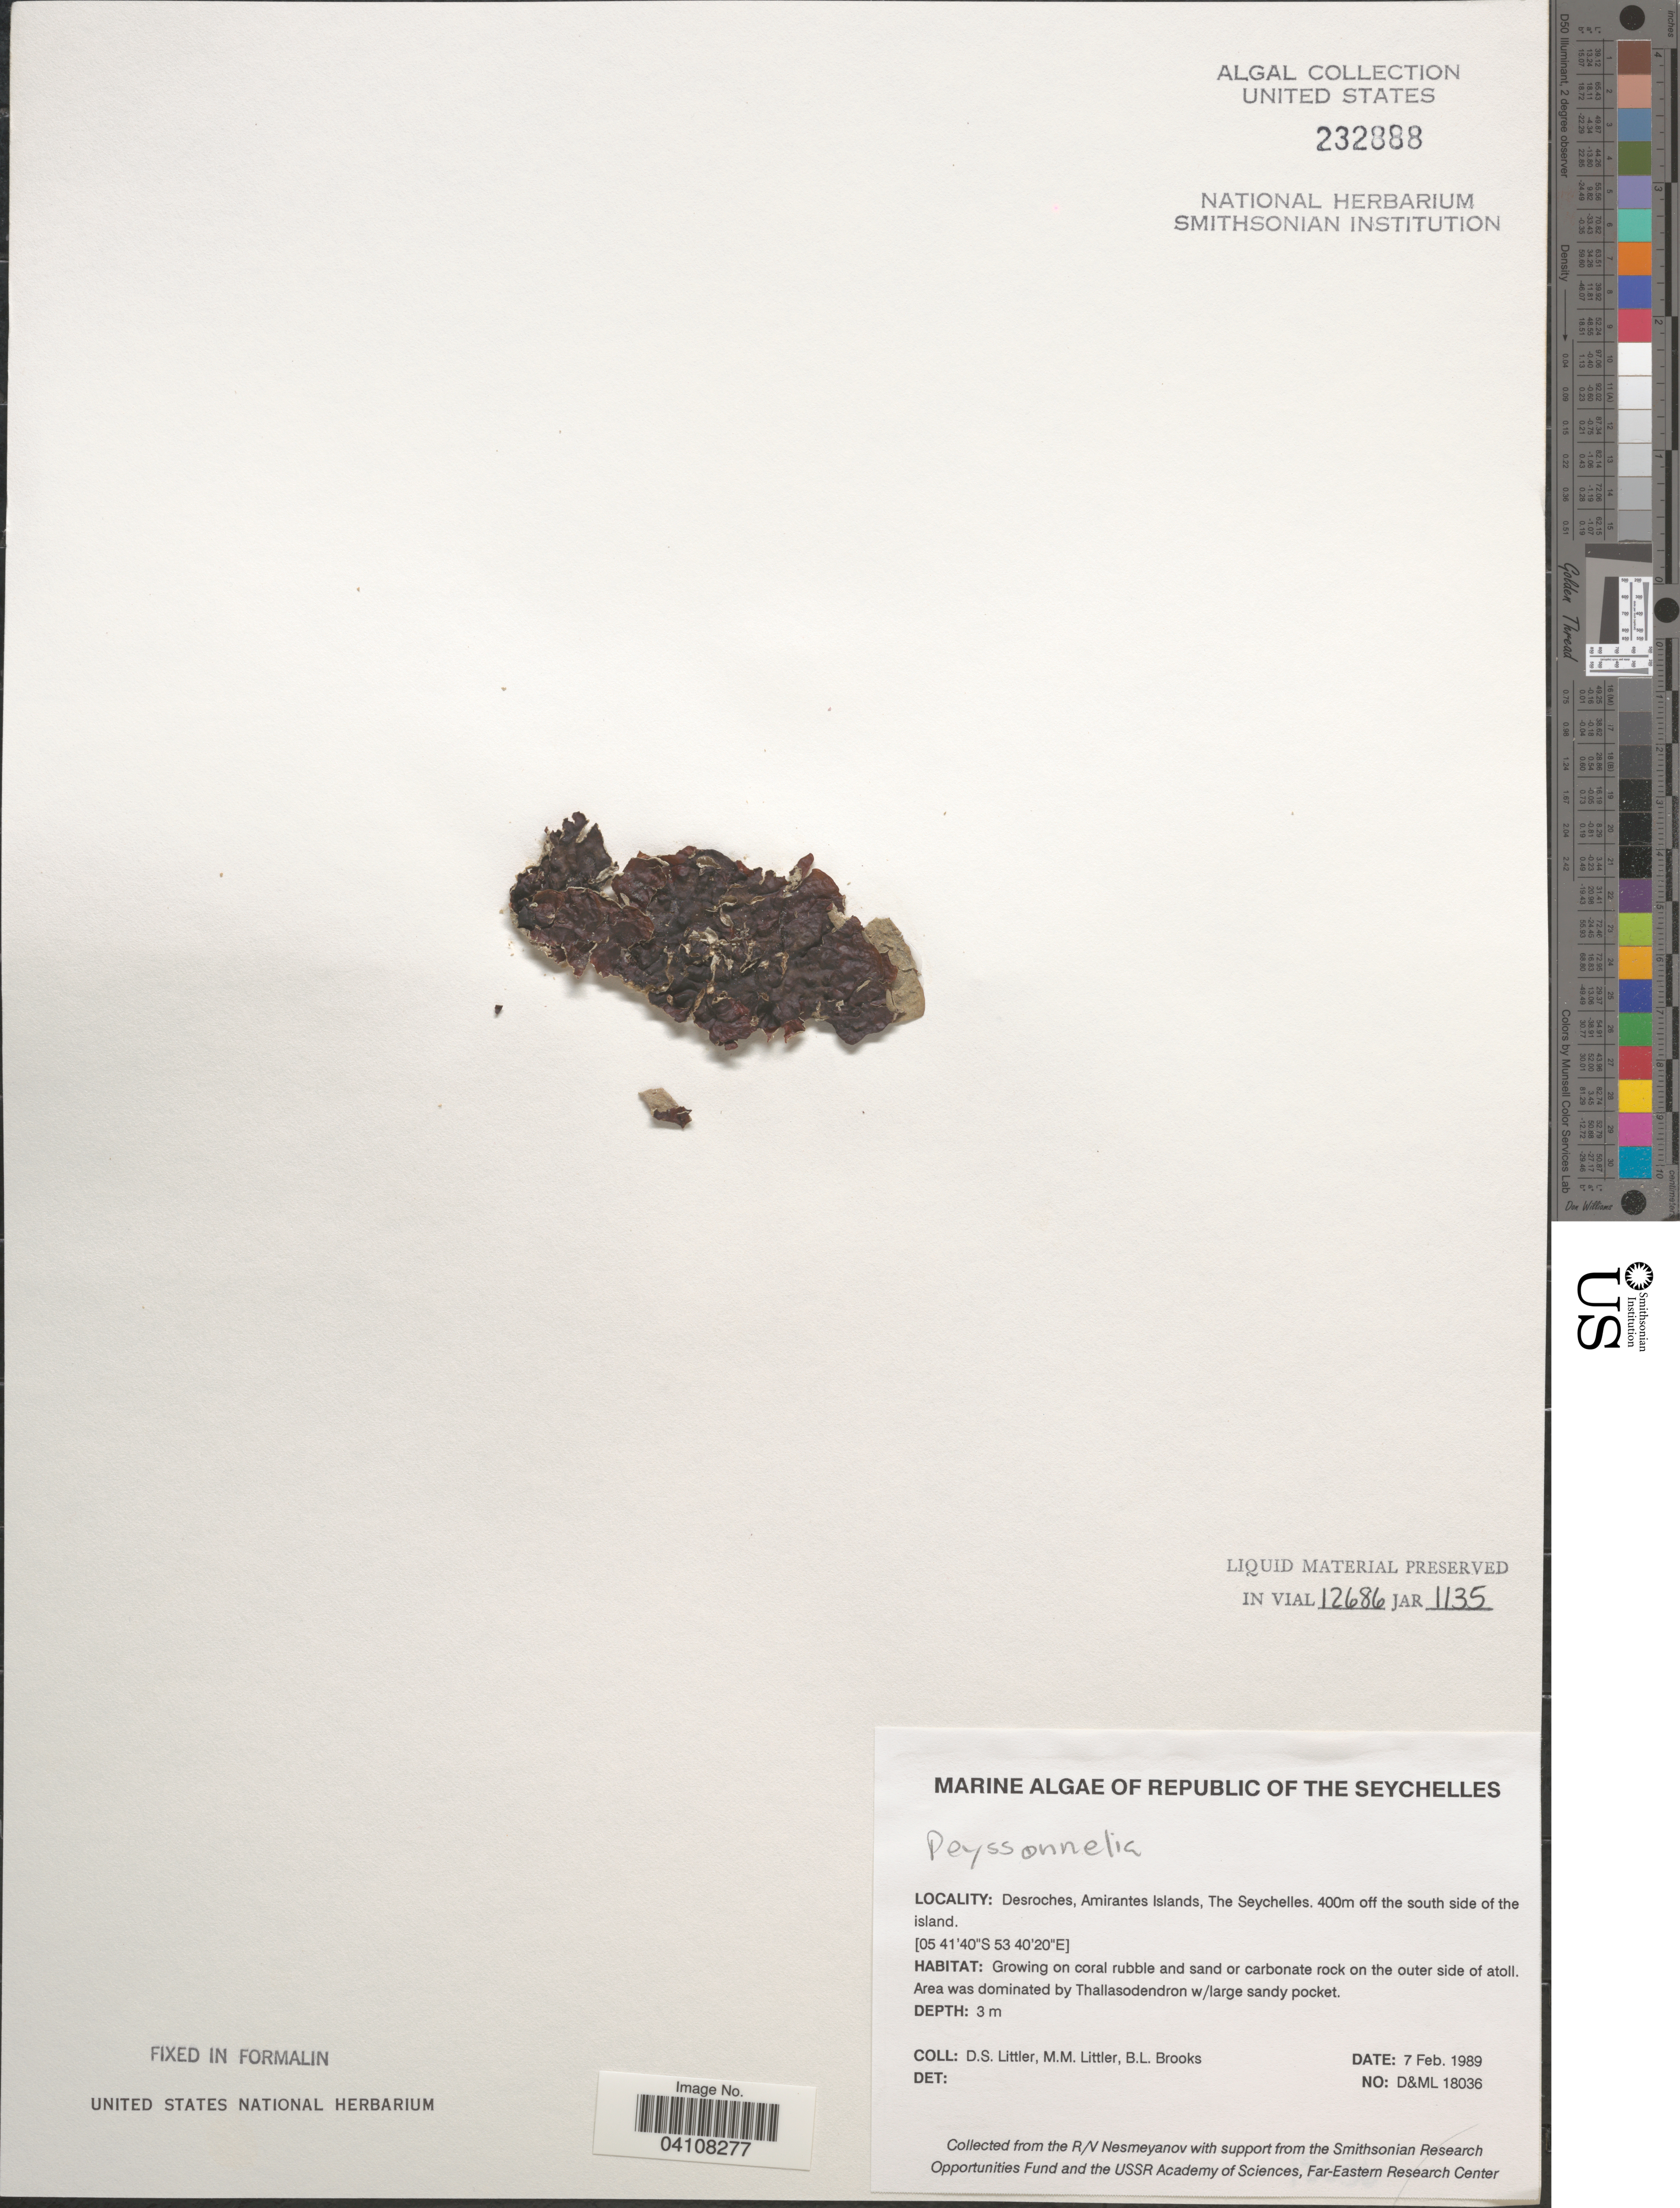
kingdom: Plantae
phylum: Rhodophyta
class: Florideophyceae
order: Peyssonneliales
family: Peyssonneliaceae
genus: Peyssonnelia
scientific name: Peyssonnelia sp.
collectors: D. S. Littler & B. Brooks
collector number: D&ML18036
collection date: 1989-02-07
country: Seychelles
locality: Republic of The Seychelles. Desroches, Amirantes Islands. 400m off the south side of the island.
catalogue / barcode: US 232888